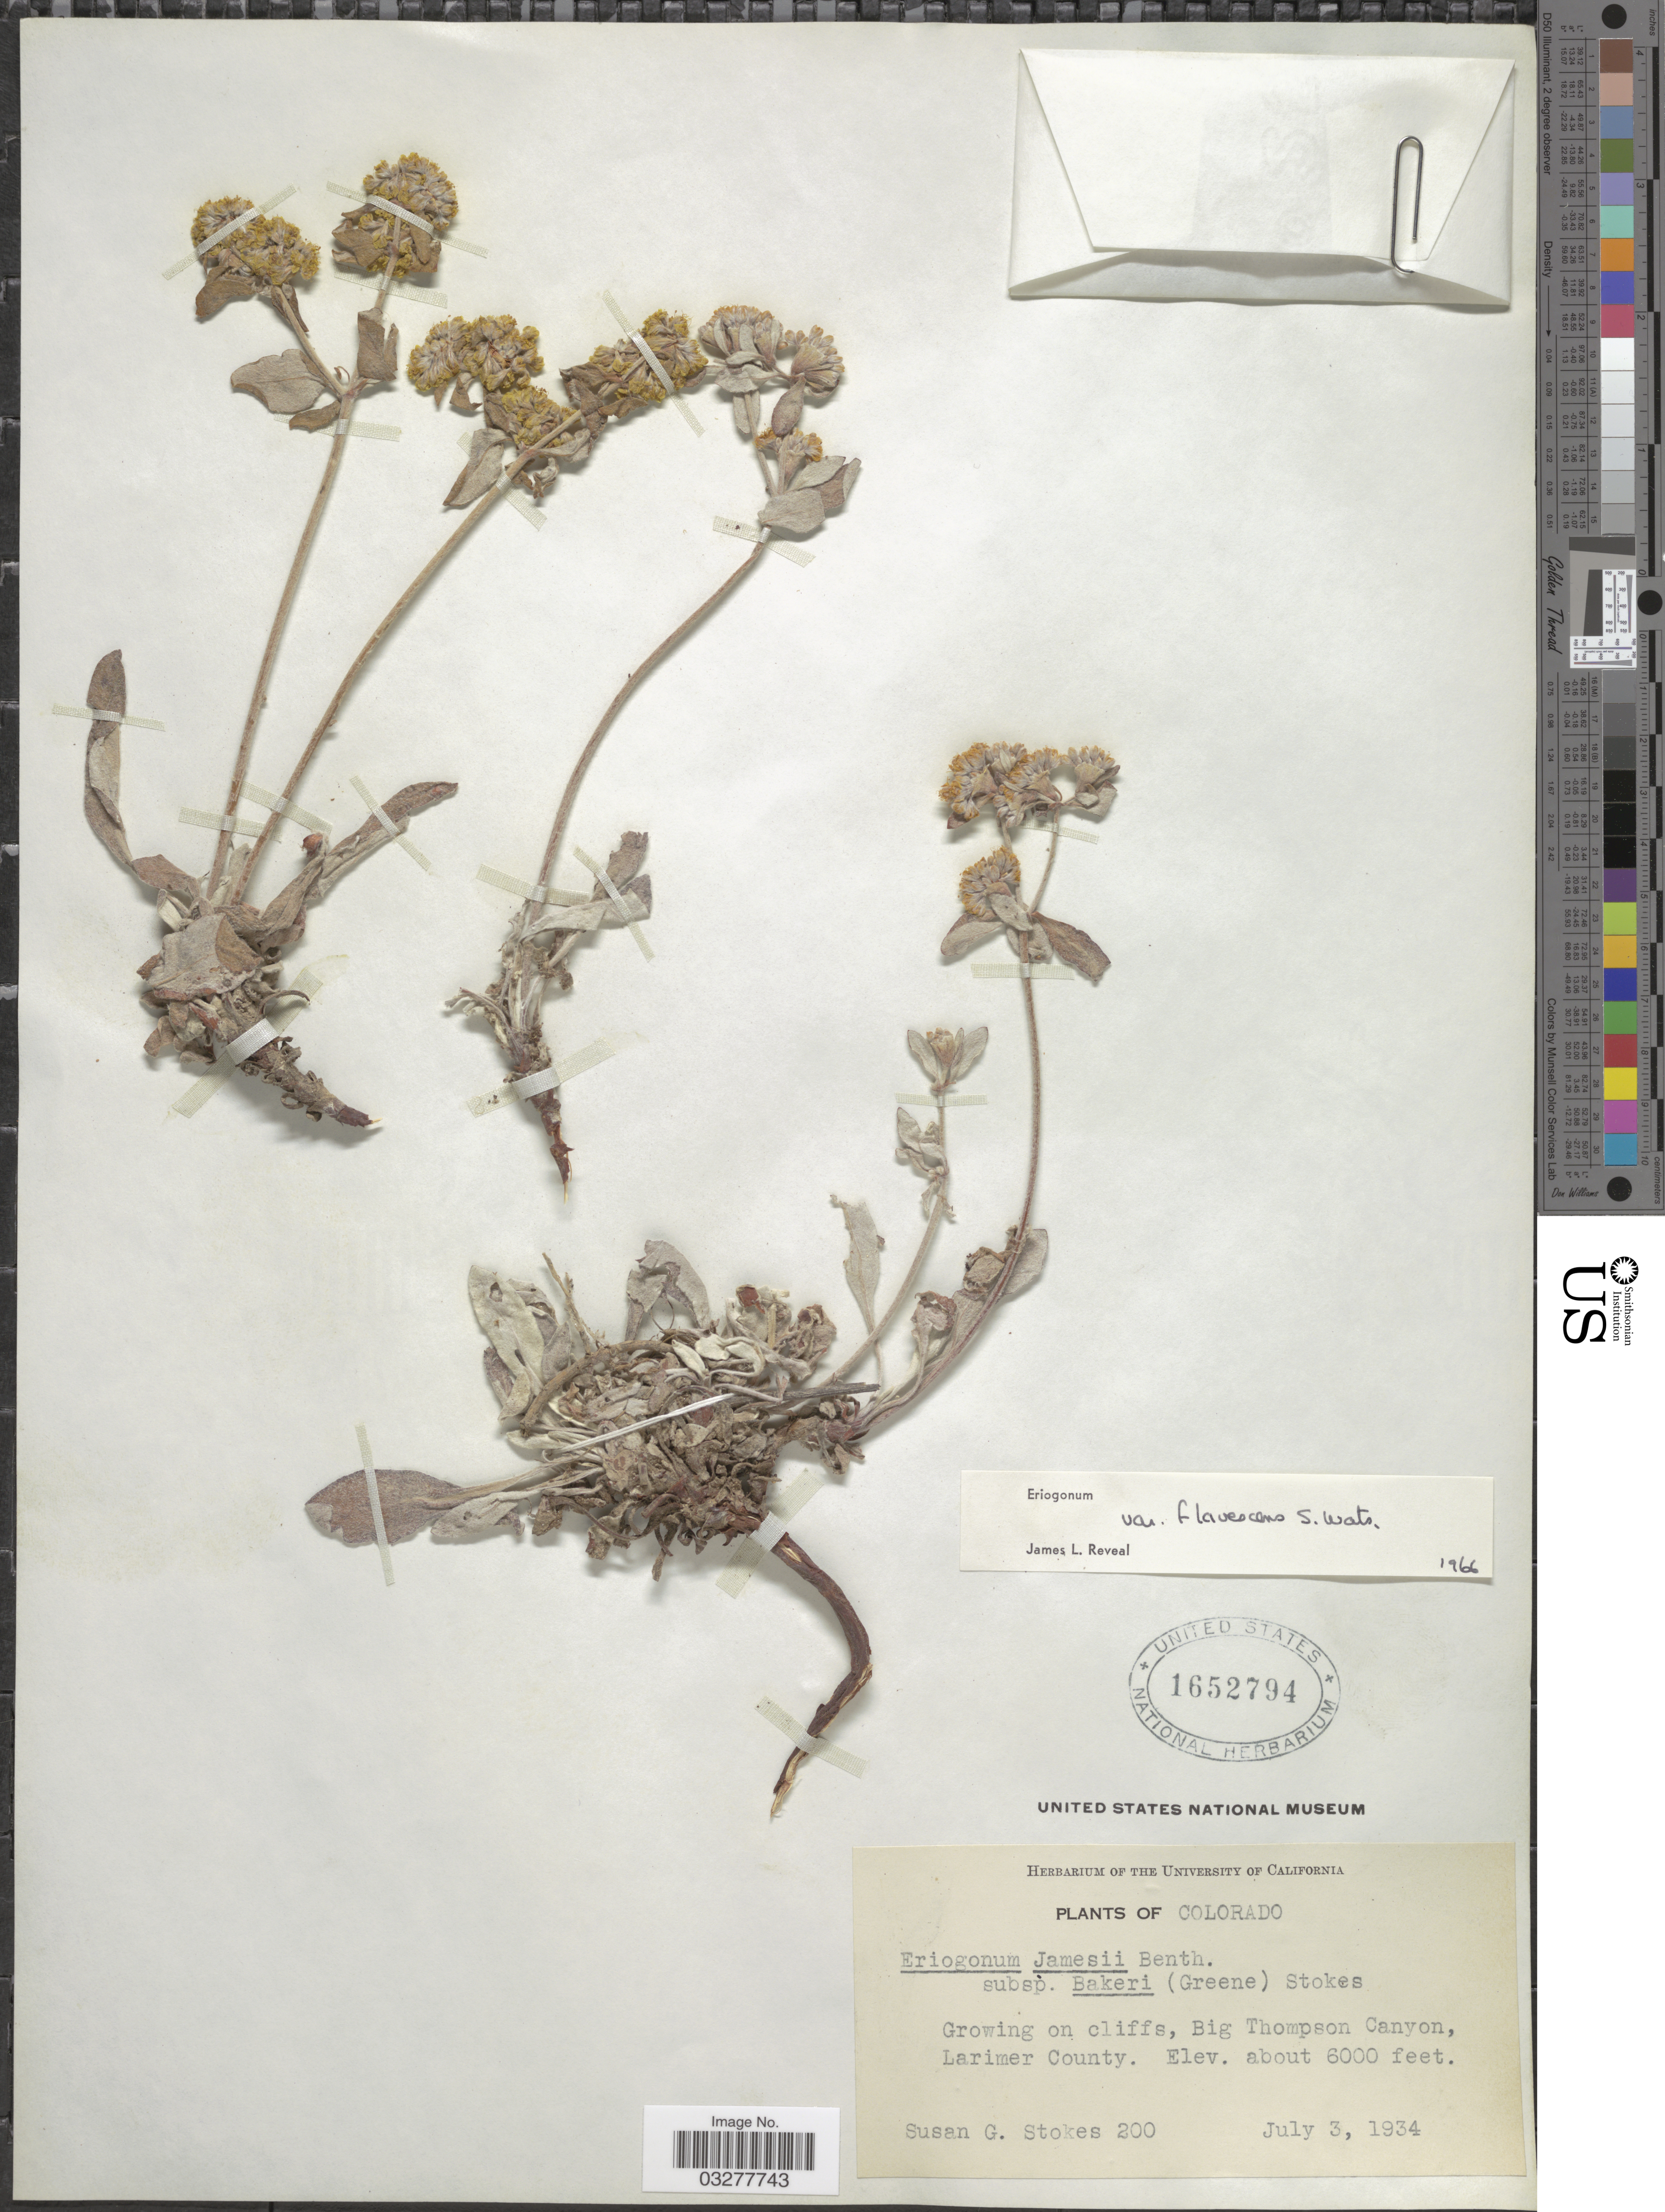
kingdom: Plantae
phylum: Tracheophyta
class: Magnoliopsida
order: Caryophyllales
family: Polygonaceae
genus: Eriogonum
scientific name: Eriogonum jamesii var. flavescens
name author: S. Watson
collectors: S. G. Stokes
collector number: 200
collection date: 1934-07-03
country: United States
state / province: Colorado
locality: Big Thompson Canyon, Larimer County.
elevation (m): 1829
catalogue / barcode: US 1652794